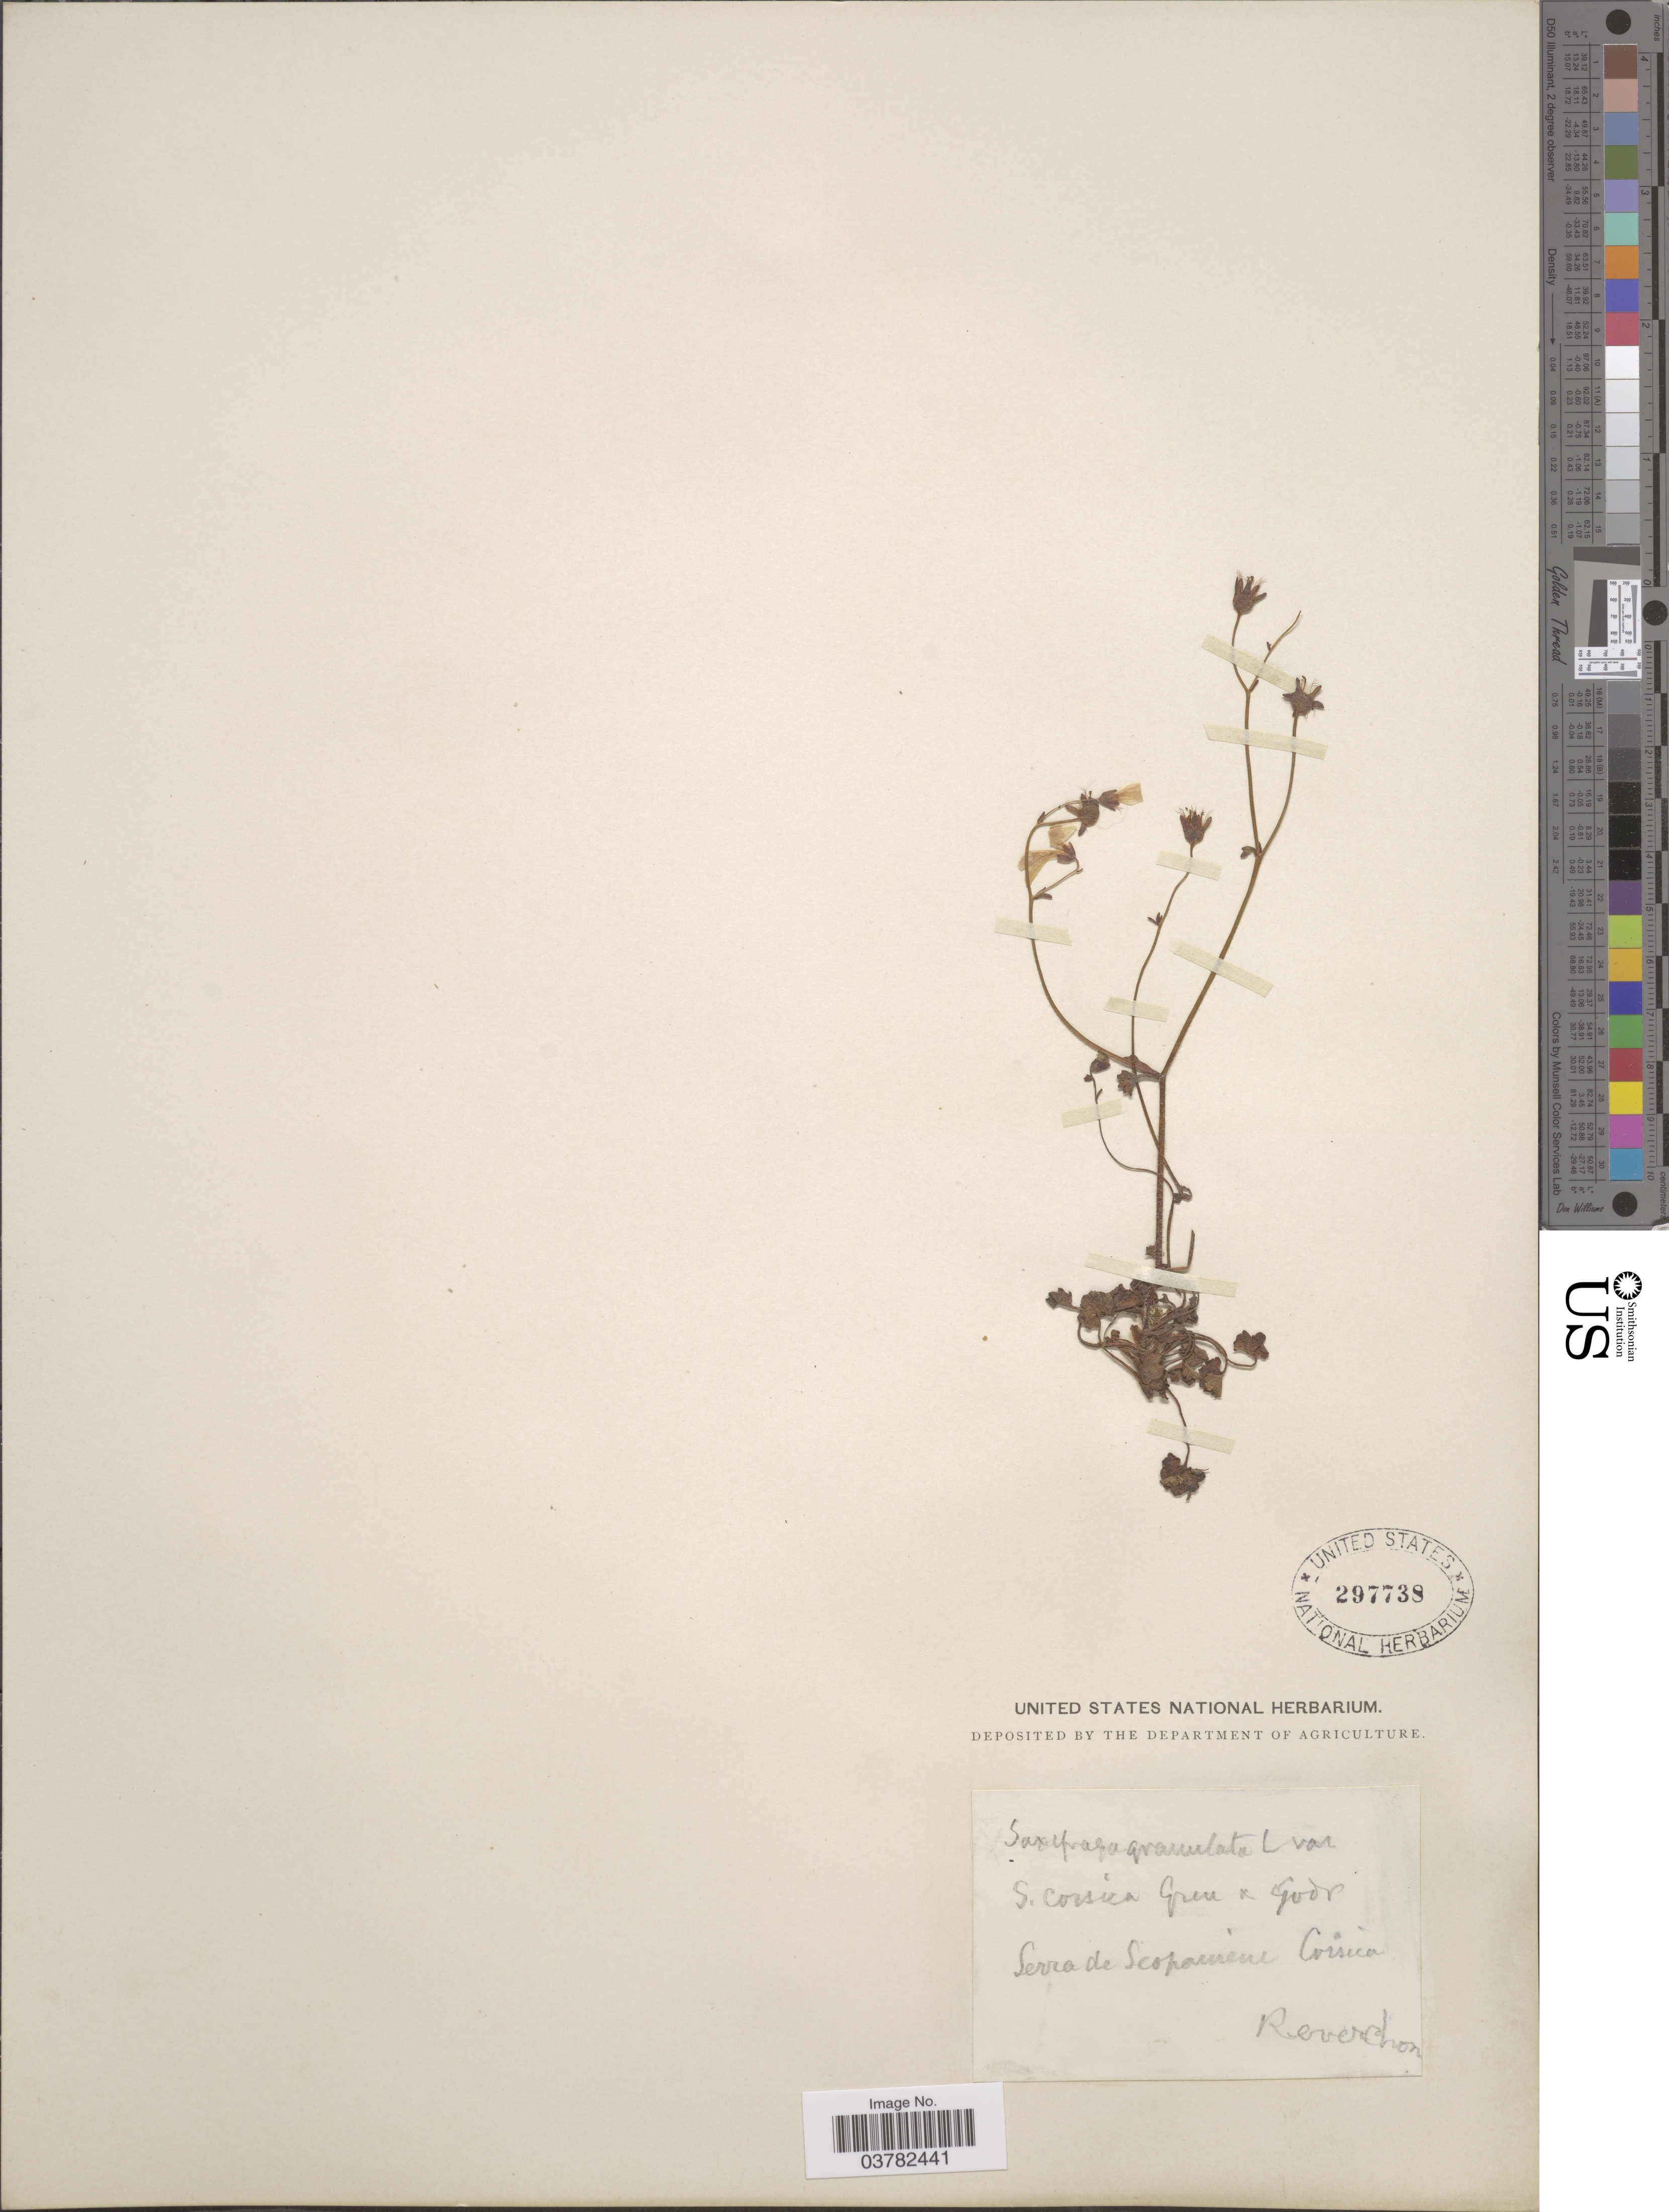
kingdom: Plantae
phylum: Tracheophyta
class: Magnoliopsida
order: Saxifragales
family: Saxifragaceae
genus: Saxifraga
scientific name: Saxifraga granulata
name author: L.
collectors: -. Reverchon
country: France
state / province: Corsica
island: Corse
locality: Serra de Scopamène.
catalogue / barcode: US 297738